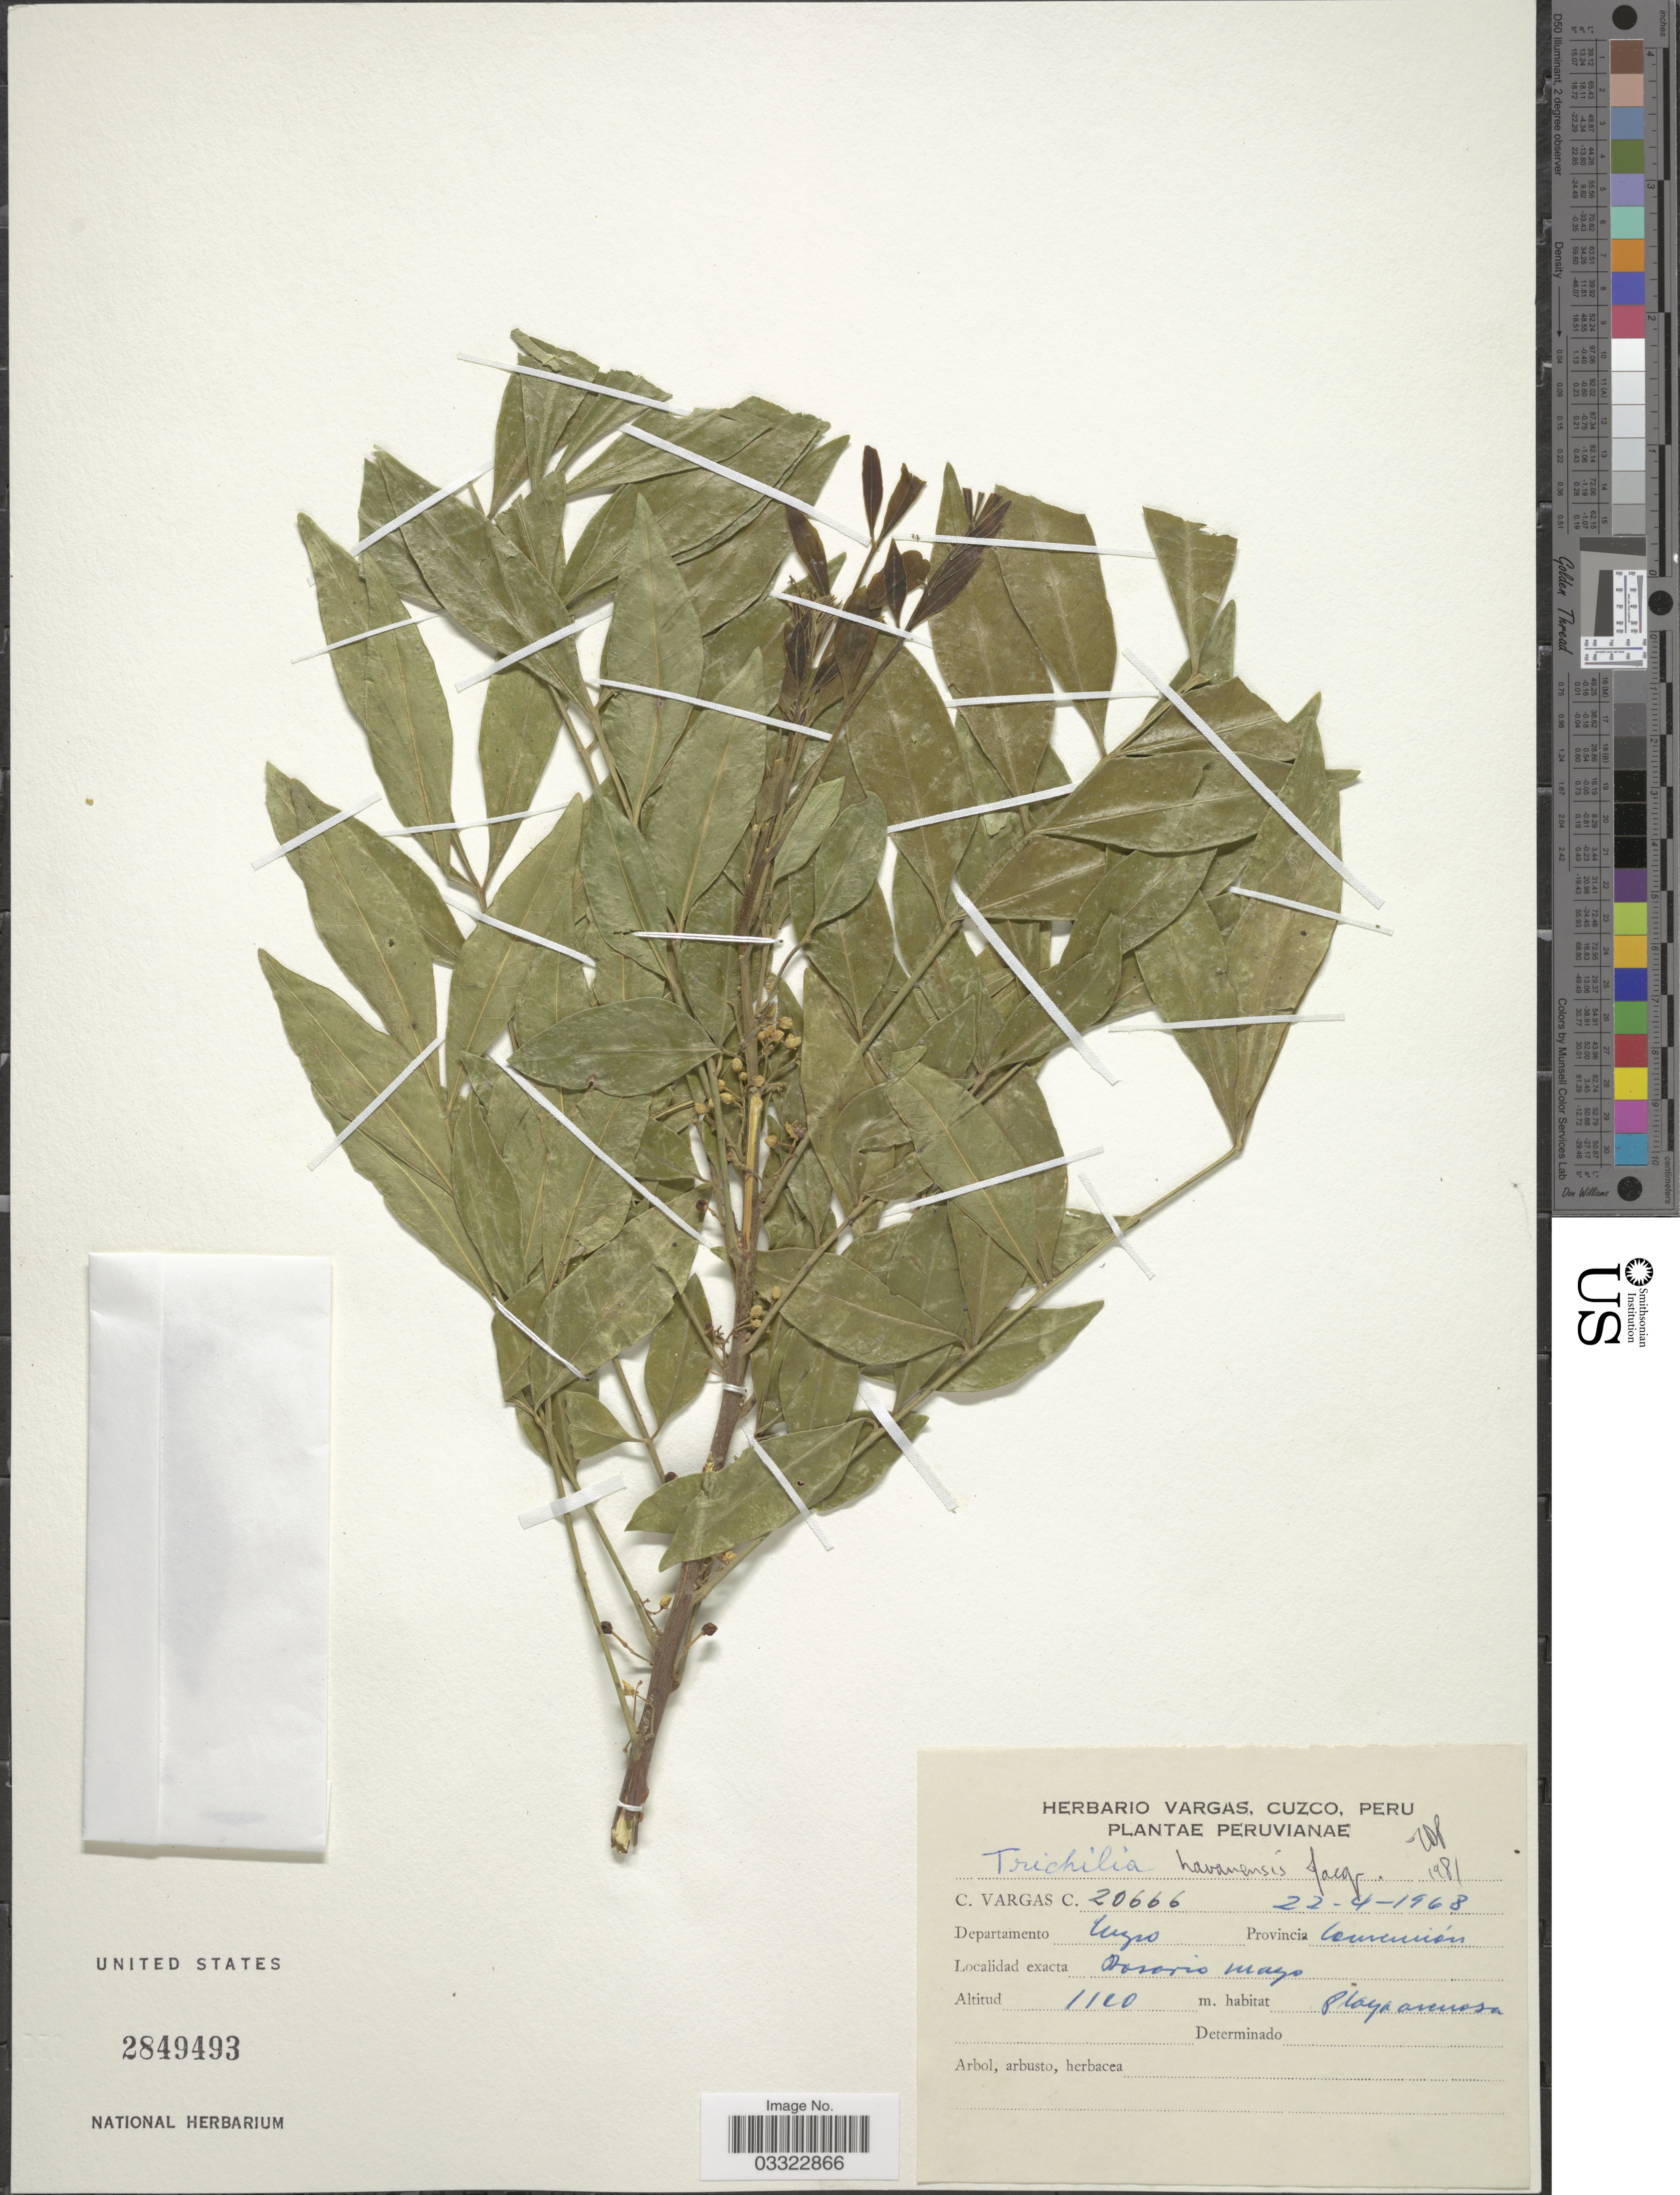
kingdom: Plantae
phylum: Tracheophyta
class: Magnoliopsida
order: Sapindales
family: Meliaceae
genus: Trichilia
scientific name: Trichilia havanensis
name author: Jacq.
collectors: C. Vargas Calderón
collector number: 20666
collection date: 1968-04-22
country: Peru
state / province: Cusco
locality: Departamento Cuzco. Convención. Rosario mayo.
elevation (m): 1120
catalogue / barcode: US 2849493